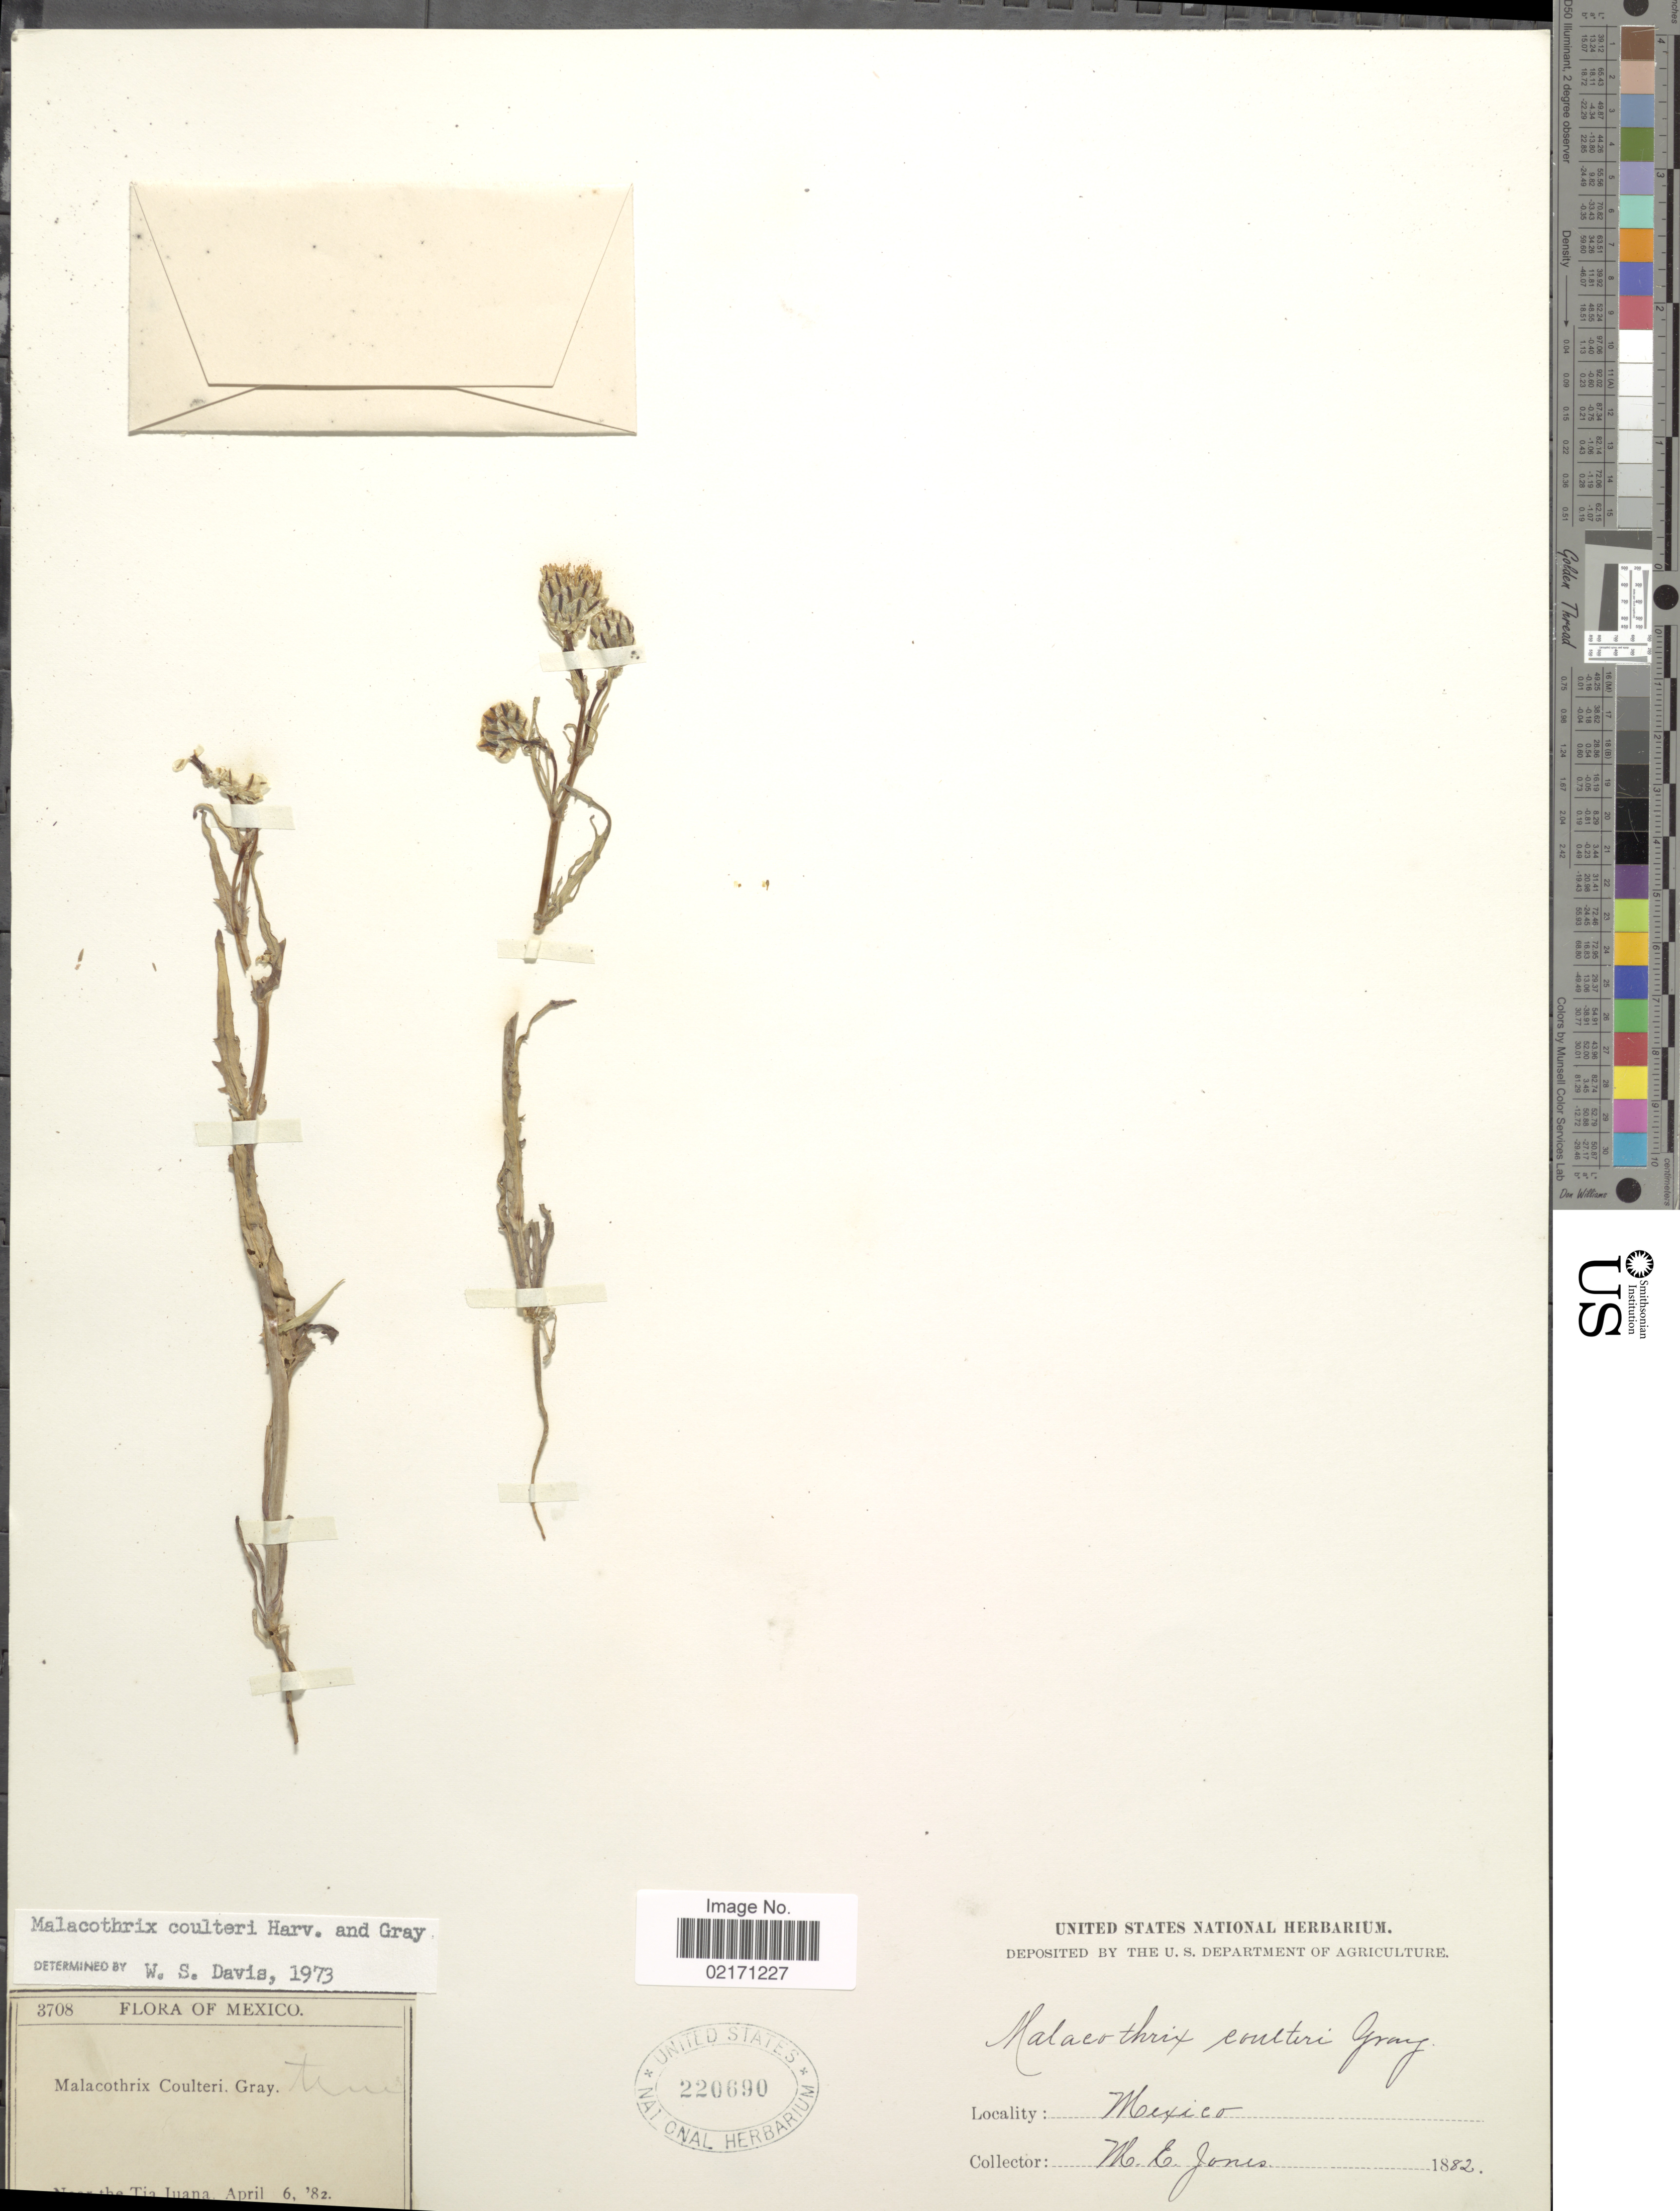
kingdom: Plantae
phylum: Tracheophyta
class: Magnoliopsida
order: Asterales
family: Asteraceae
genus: Malacothrix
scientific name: Malacothrix coulteri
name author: Harv. & A. Gray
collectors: M. E. Jones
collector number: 3708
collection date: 1882-04-06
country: Mexico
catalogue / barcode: US 220690